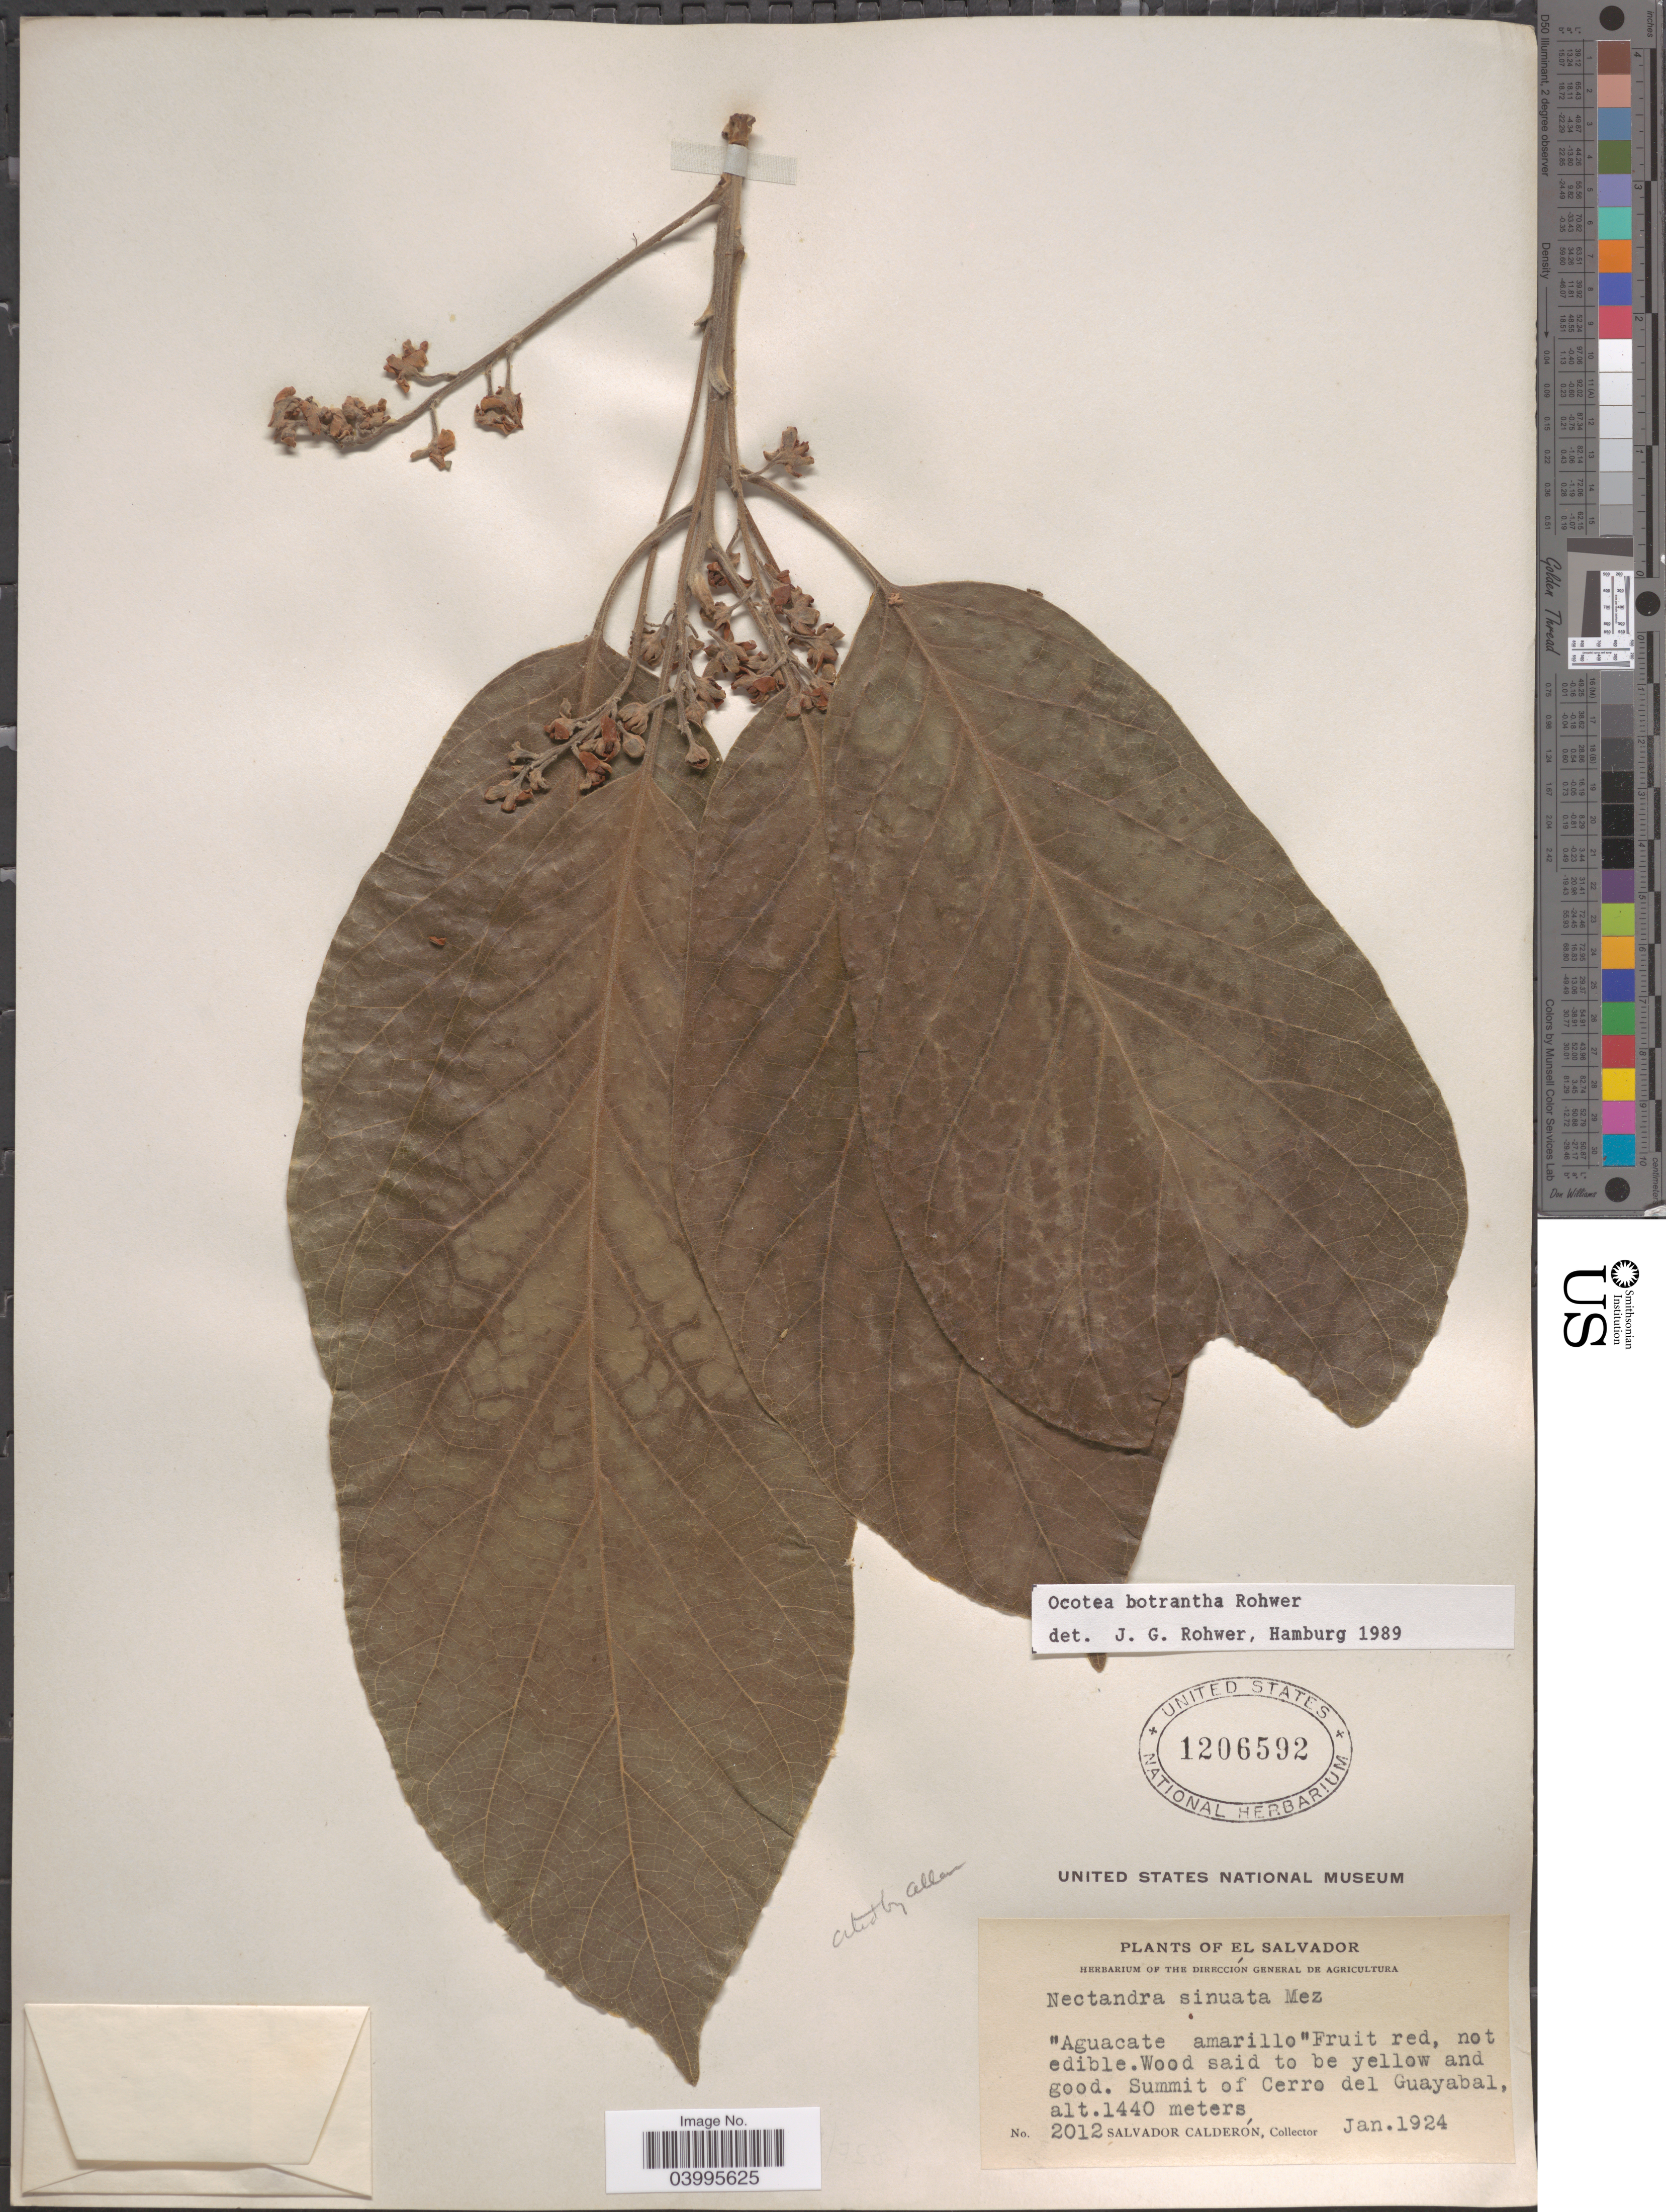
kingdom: Plantae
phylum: Tracheophyta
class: Magnoliopsida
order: Laurales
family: Lauraceae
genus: Ocotea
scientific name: Ocotea botrantha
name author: Rohwer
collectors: S. Calderón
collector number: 2012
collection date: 1924-01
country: El Salvador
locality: Summit of Cerro del Guayabal.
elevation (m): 1440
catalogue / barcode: US 1206592